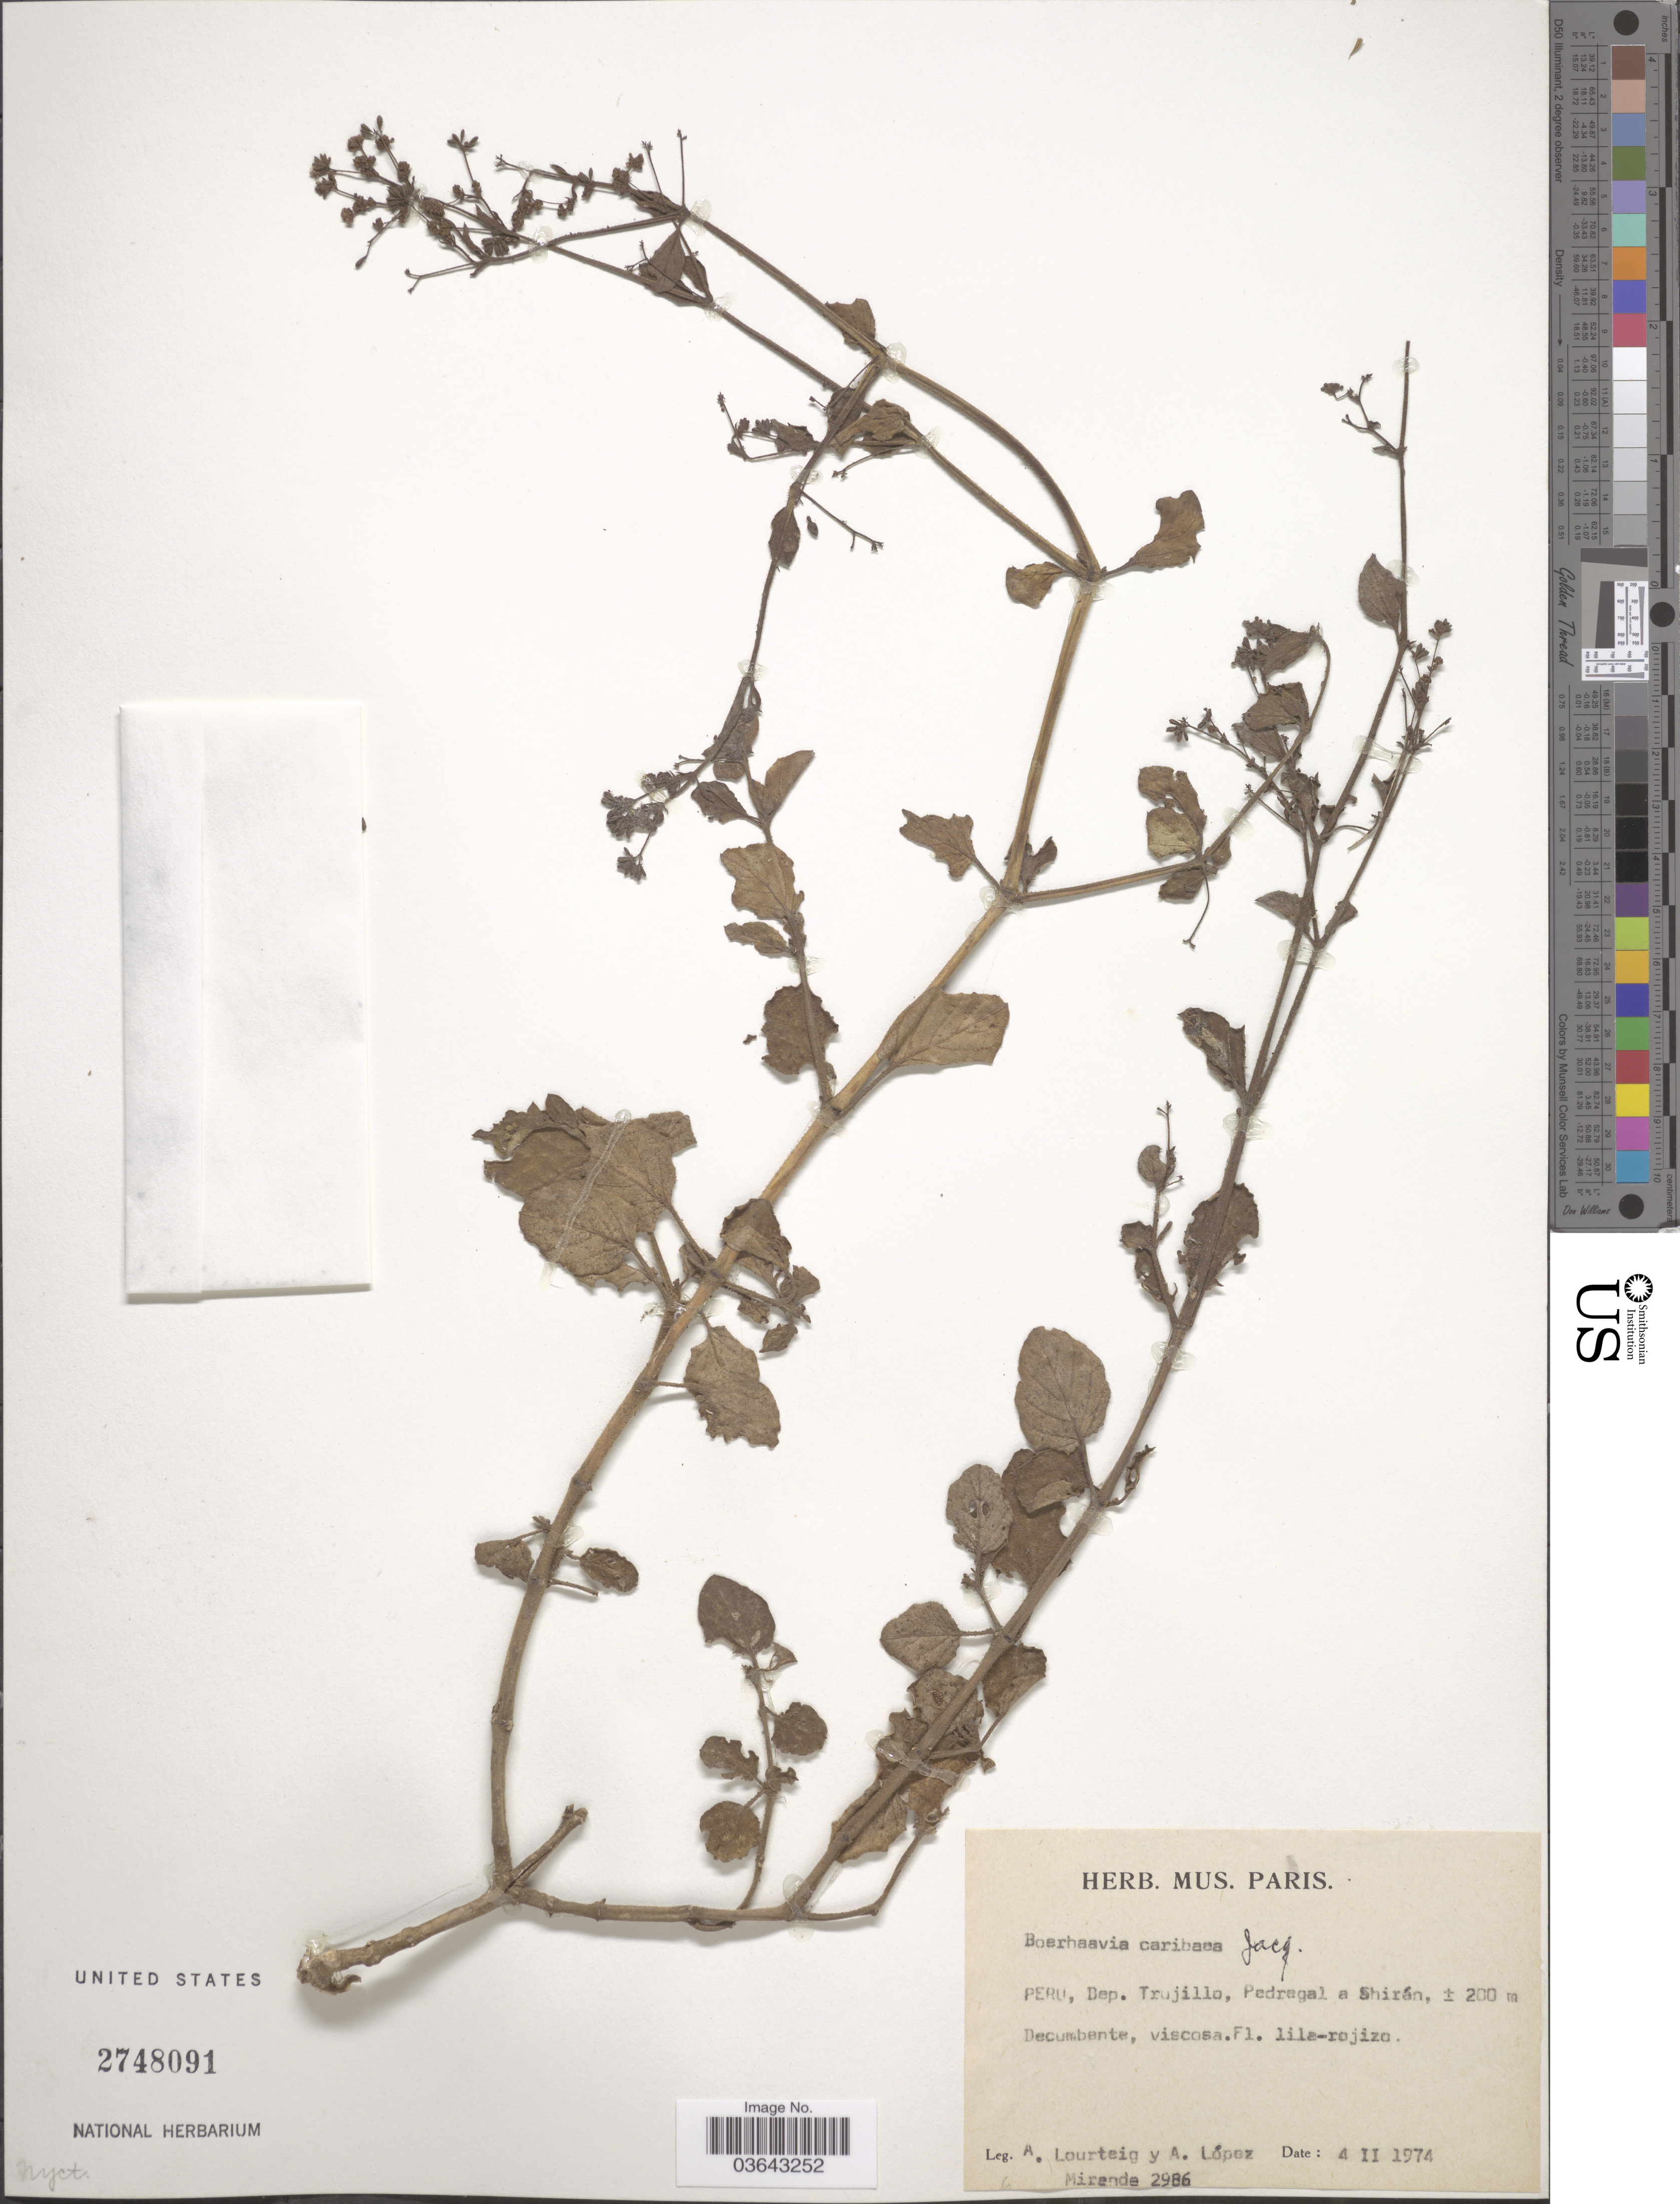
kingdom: Plantae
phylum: Tracheophyta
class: Magnoliopsida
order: Caryophyllales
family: Nyctaginaceae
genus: Boerhavia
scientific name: Boerhavia diffusa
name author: L.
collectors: A. Lourteig & A. López M.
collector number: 2986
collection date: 1974-02-04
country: Venezuela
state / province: Trujillo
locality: Dep. Trujillo, Pedregal a Shirén.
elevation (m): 200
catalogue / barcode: US 2748091